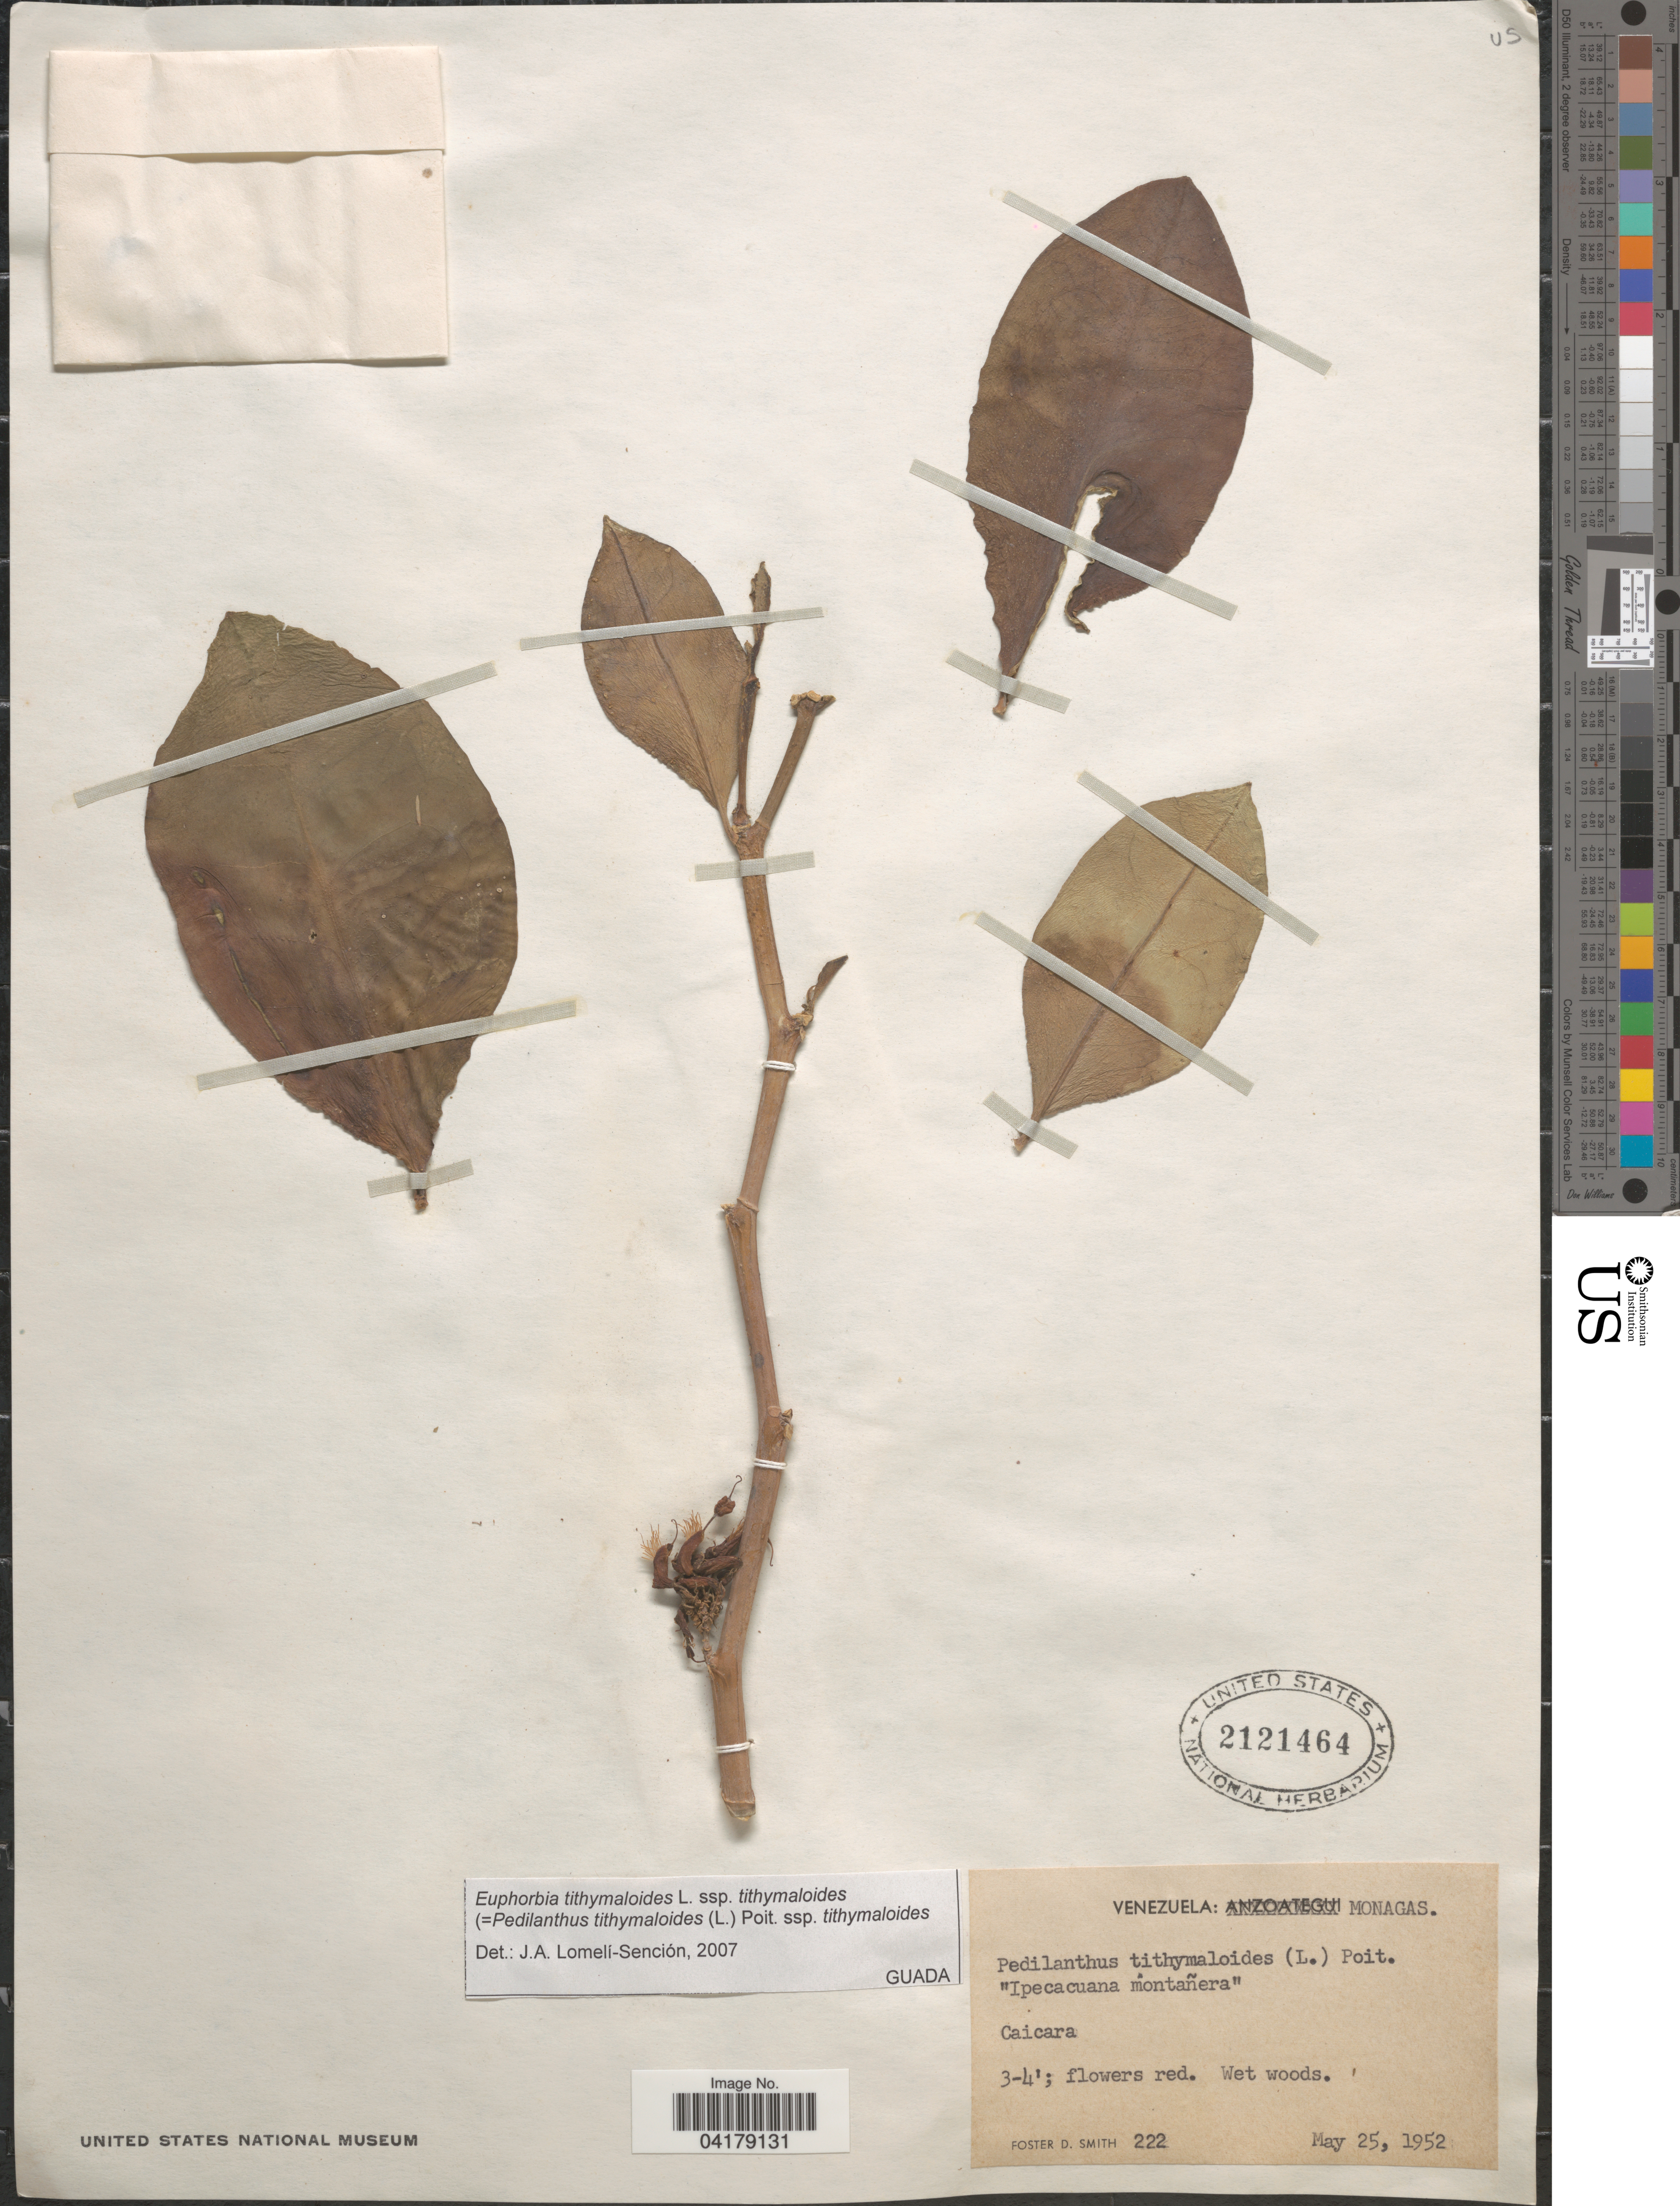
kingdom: Plantae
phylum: Tracheophyta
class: Magnoliopsida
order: Malpighiales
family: Euphorbiaceae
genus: Euphorbia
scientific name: Euphorbia tithymaloides subsp. tithymaloides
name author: L.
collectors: F. Smith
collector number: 222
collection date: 1952-05-25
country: Venezuela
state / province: Monagas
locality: Caicara.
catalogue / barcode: US 2121464